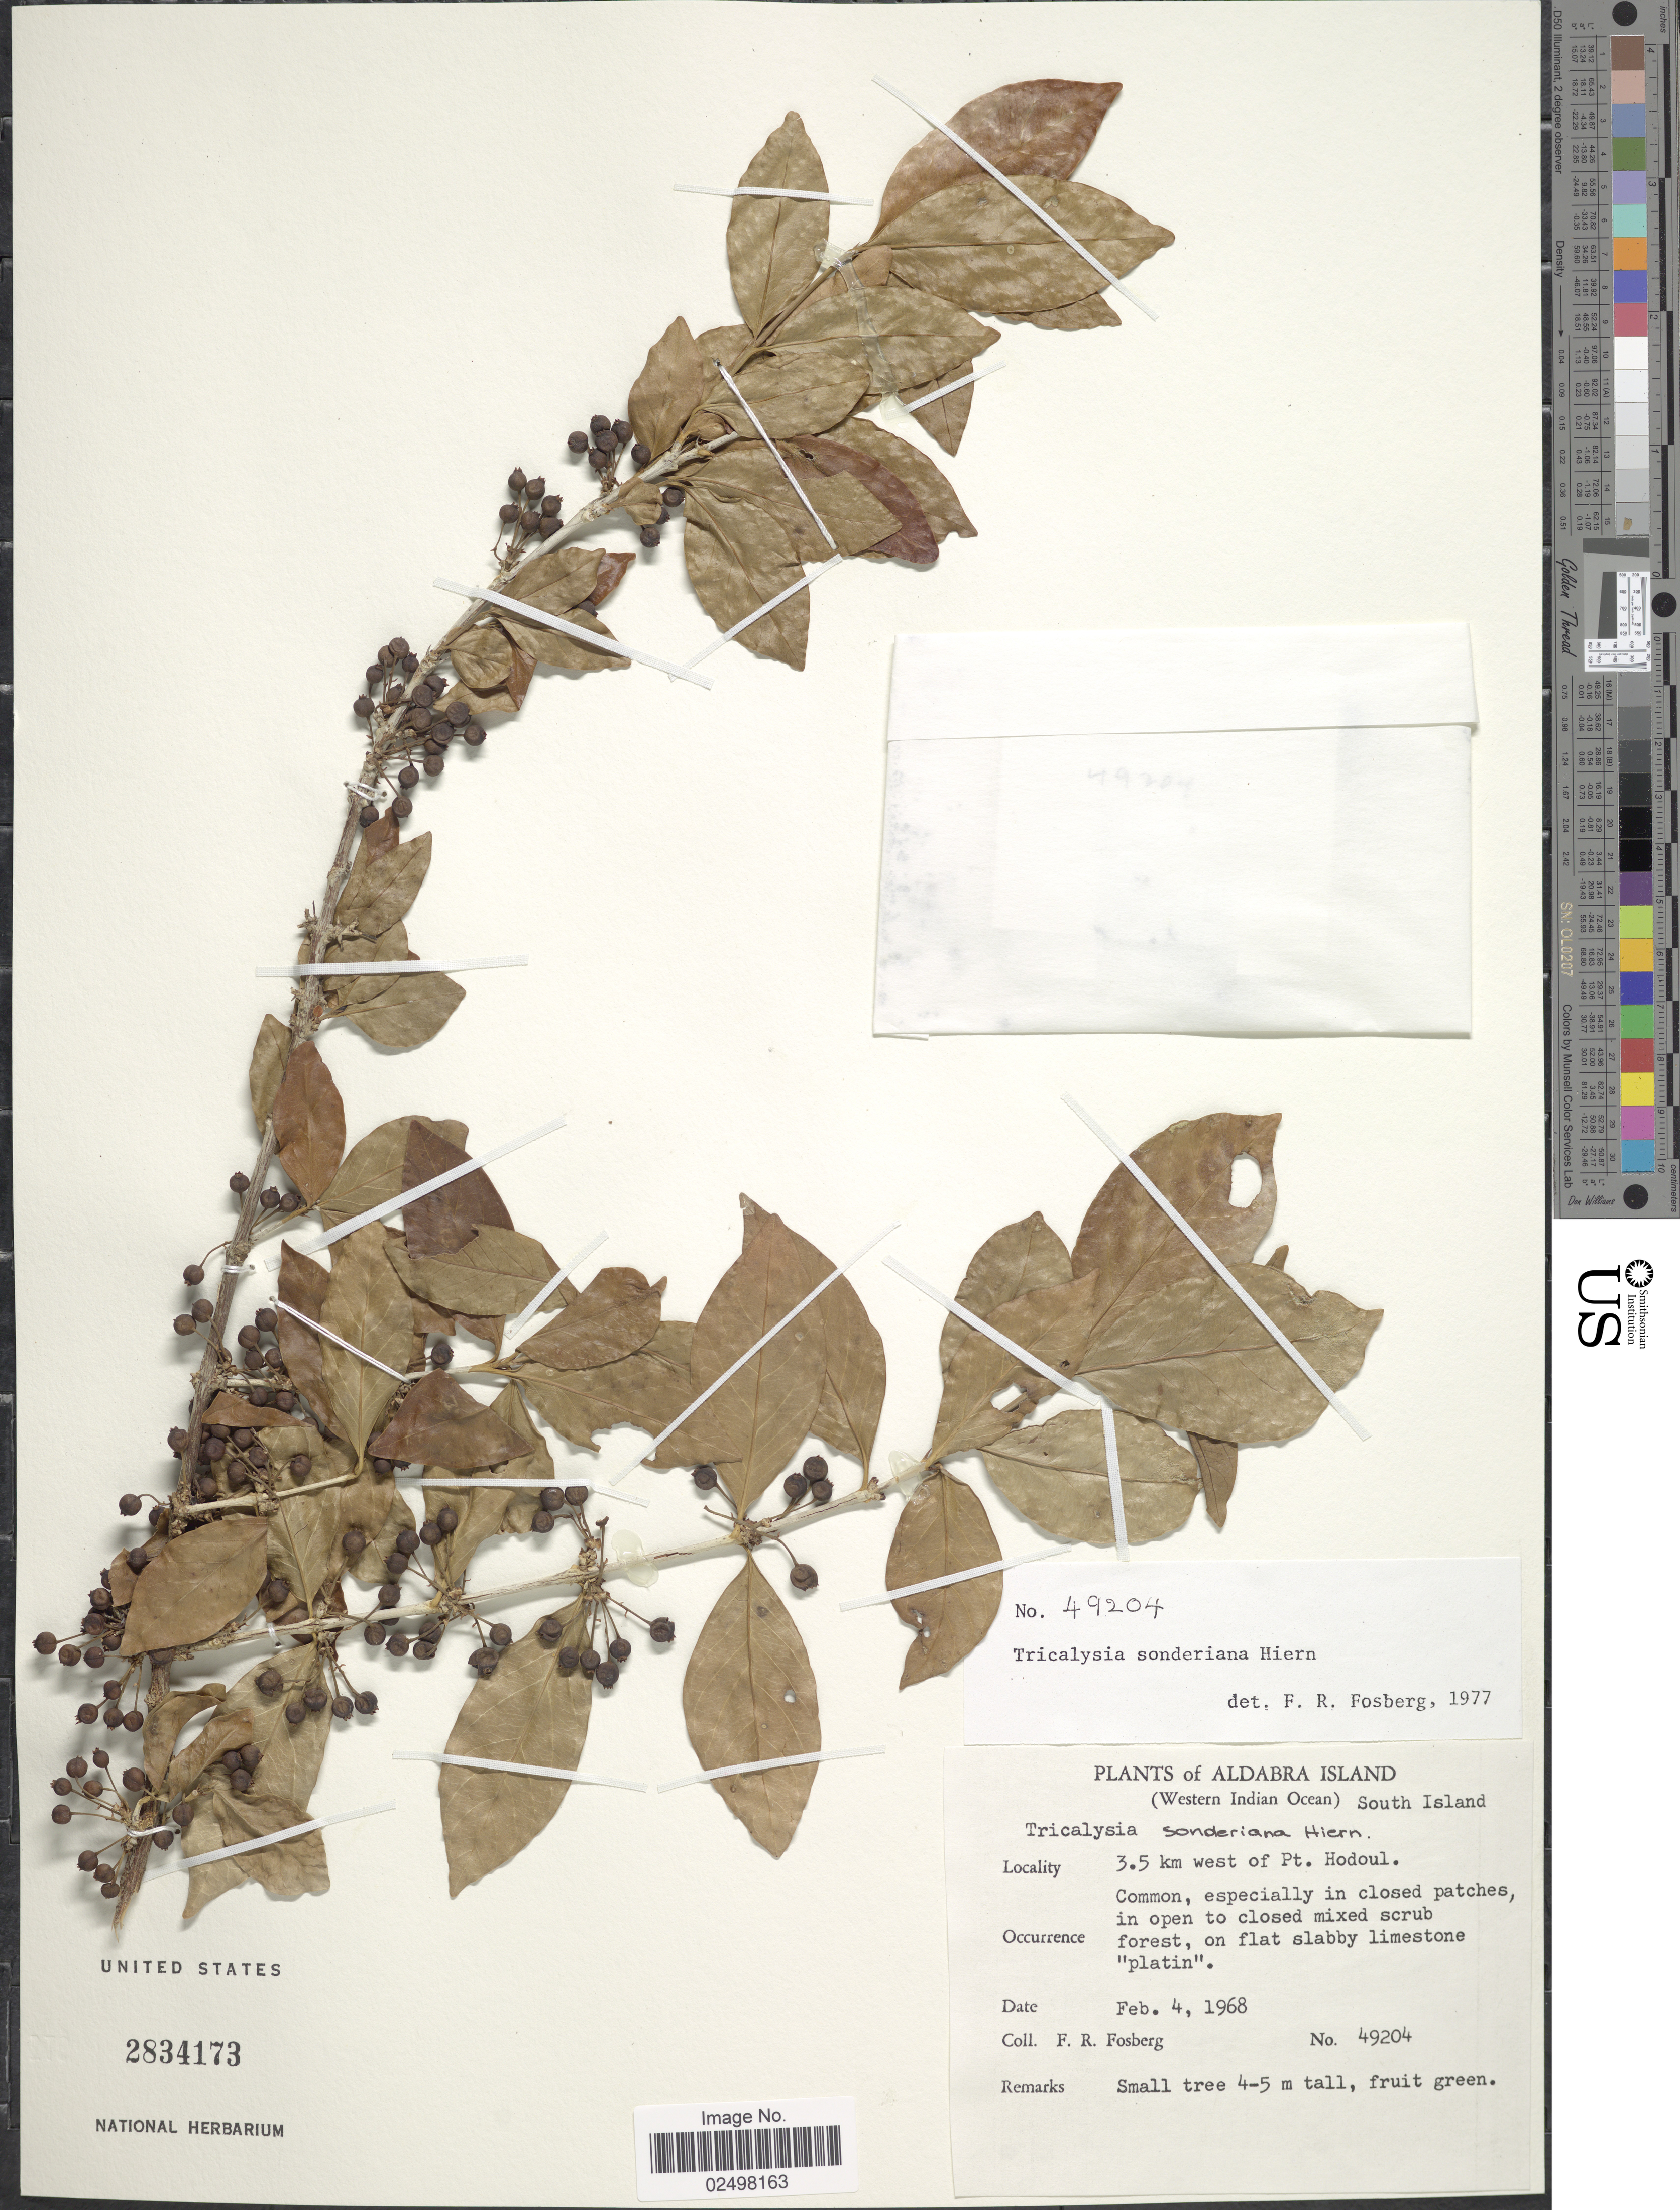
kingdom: Plantae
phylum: Tracheophyta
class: Magnoliopsida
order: Gentianales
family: Rubiaceae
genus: Tricalysia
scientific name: Tricalysia sonderiana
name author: Hiern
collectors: F. R. Fosberg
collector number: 49204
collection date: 1968-02-04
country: Seychelles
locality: Aldabra Island, (Western Indian Ocean) South Island. 3.5 km west of Pt. Hodoul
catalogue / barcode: US 2834173